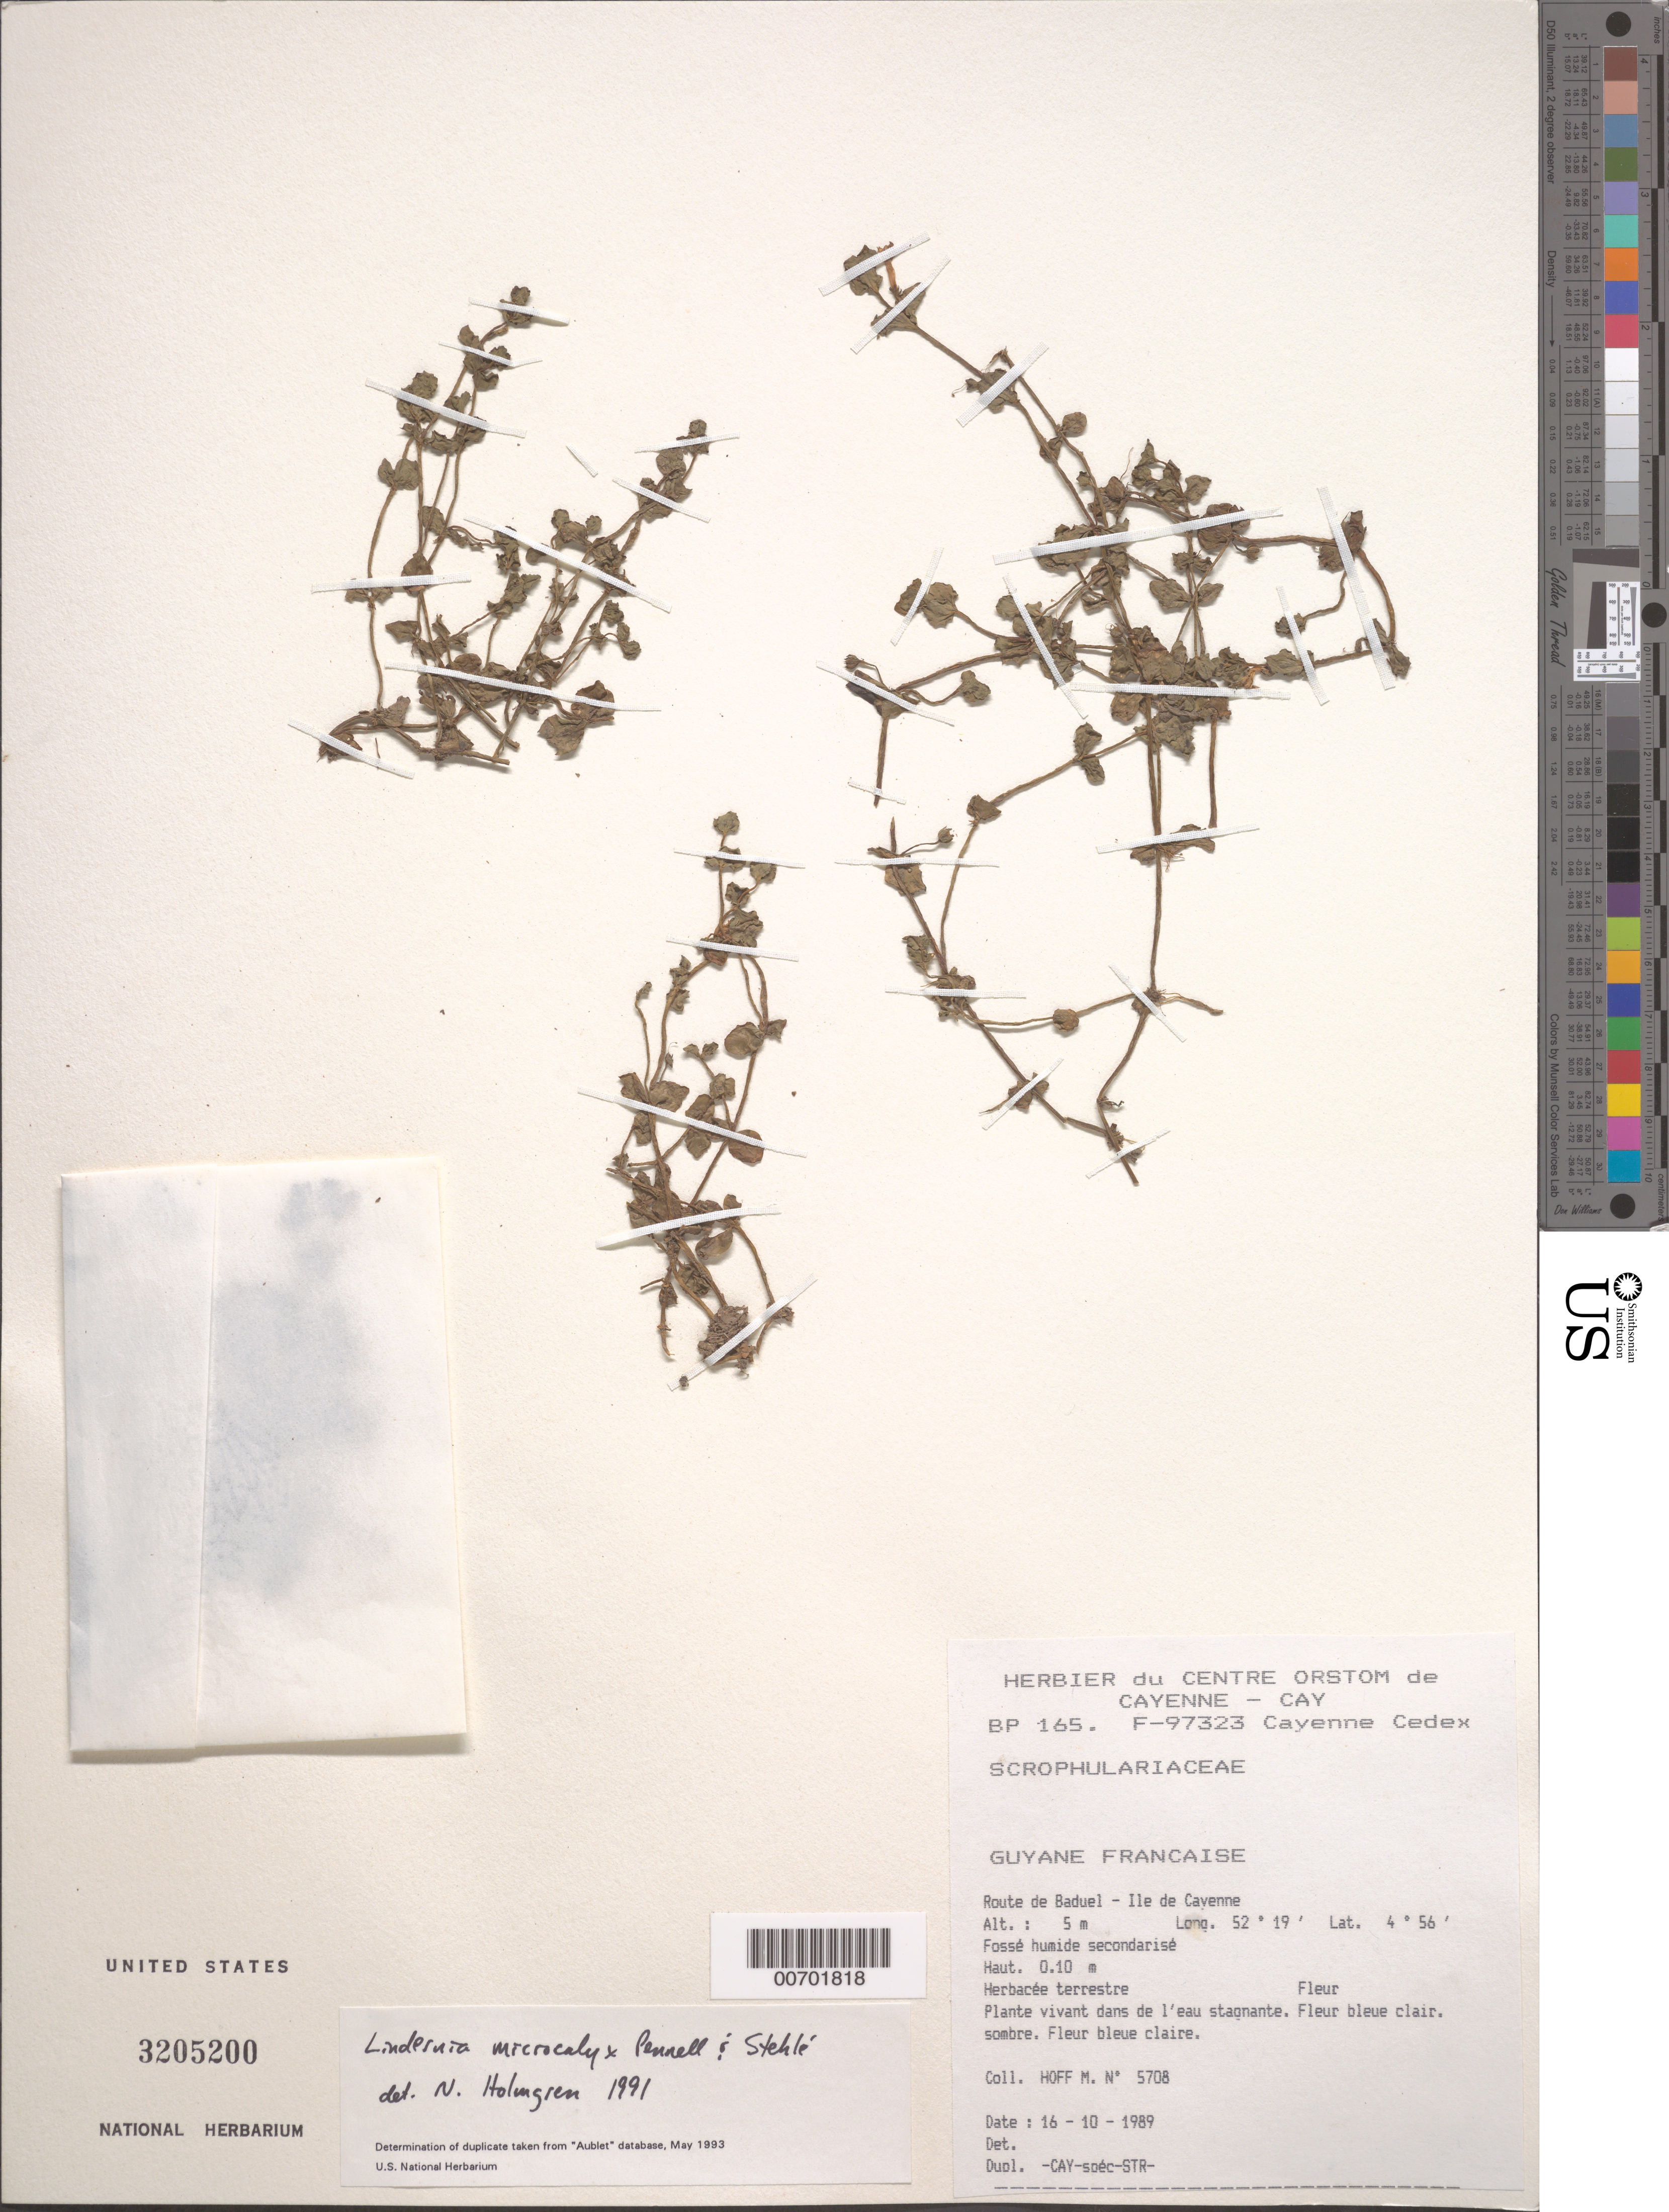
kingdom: Plantae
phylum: Tracheophyta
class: Magnoliopsida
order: Lamiales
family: Linderniaceae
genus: Lindernia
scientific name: Lindernia microcalyx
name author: Pennell & Stehlé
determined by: Holmgren, N. H., (NY), New York Botanical Garden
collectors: M. Hoff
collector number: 5708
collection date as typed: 16-Oct-89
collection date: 1989-10-16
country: French Guiana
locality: Route de Baduel, Ile de Cayenne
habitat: Fossé humide secondarisé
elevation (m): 5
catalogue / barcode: US 3205200